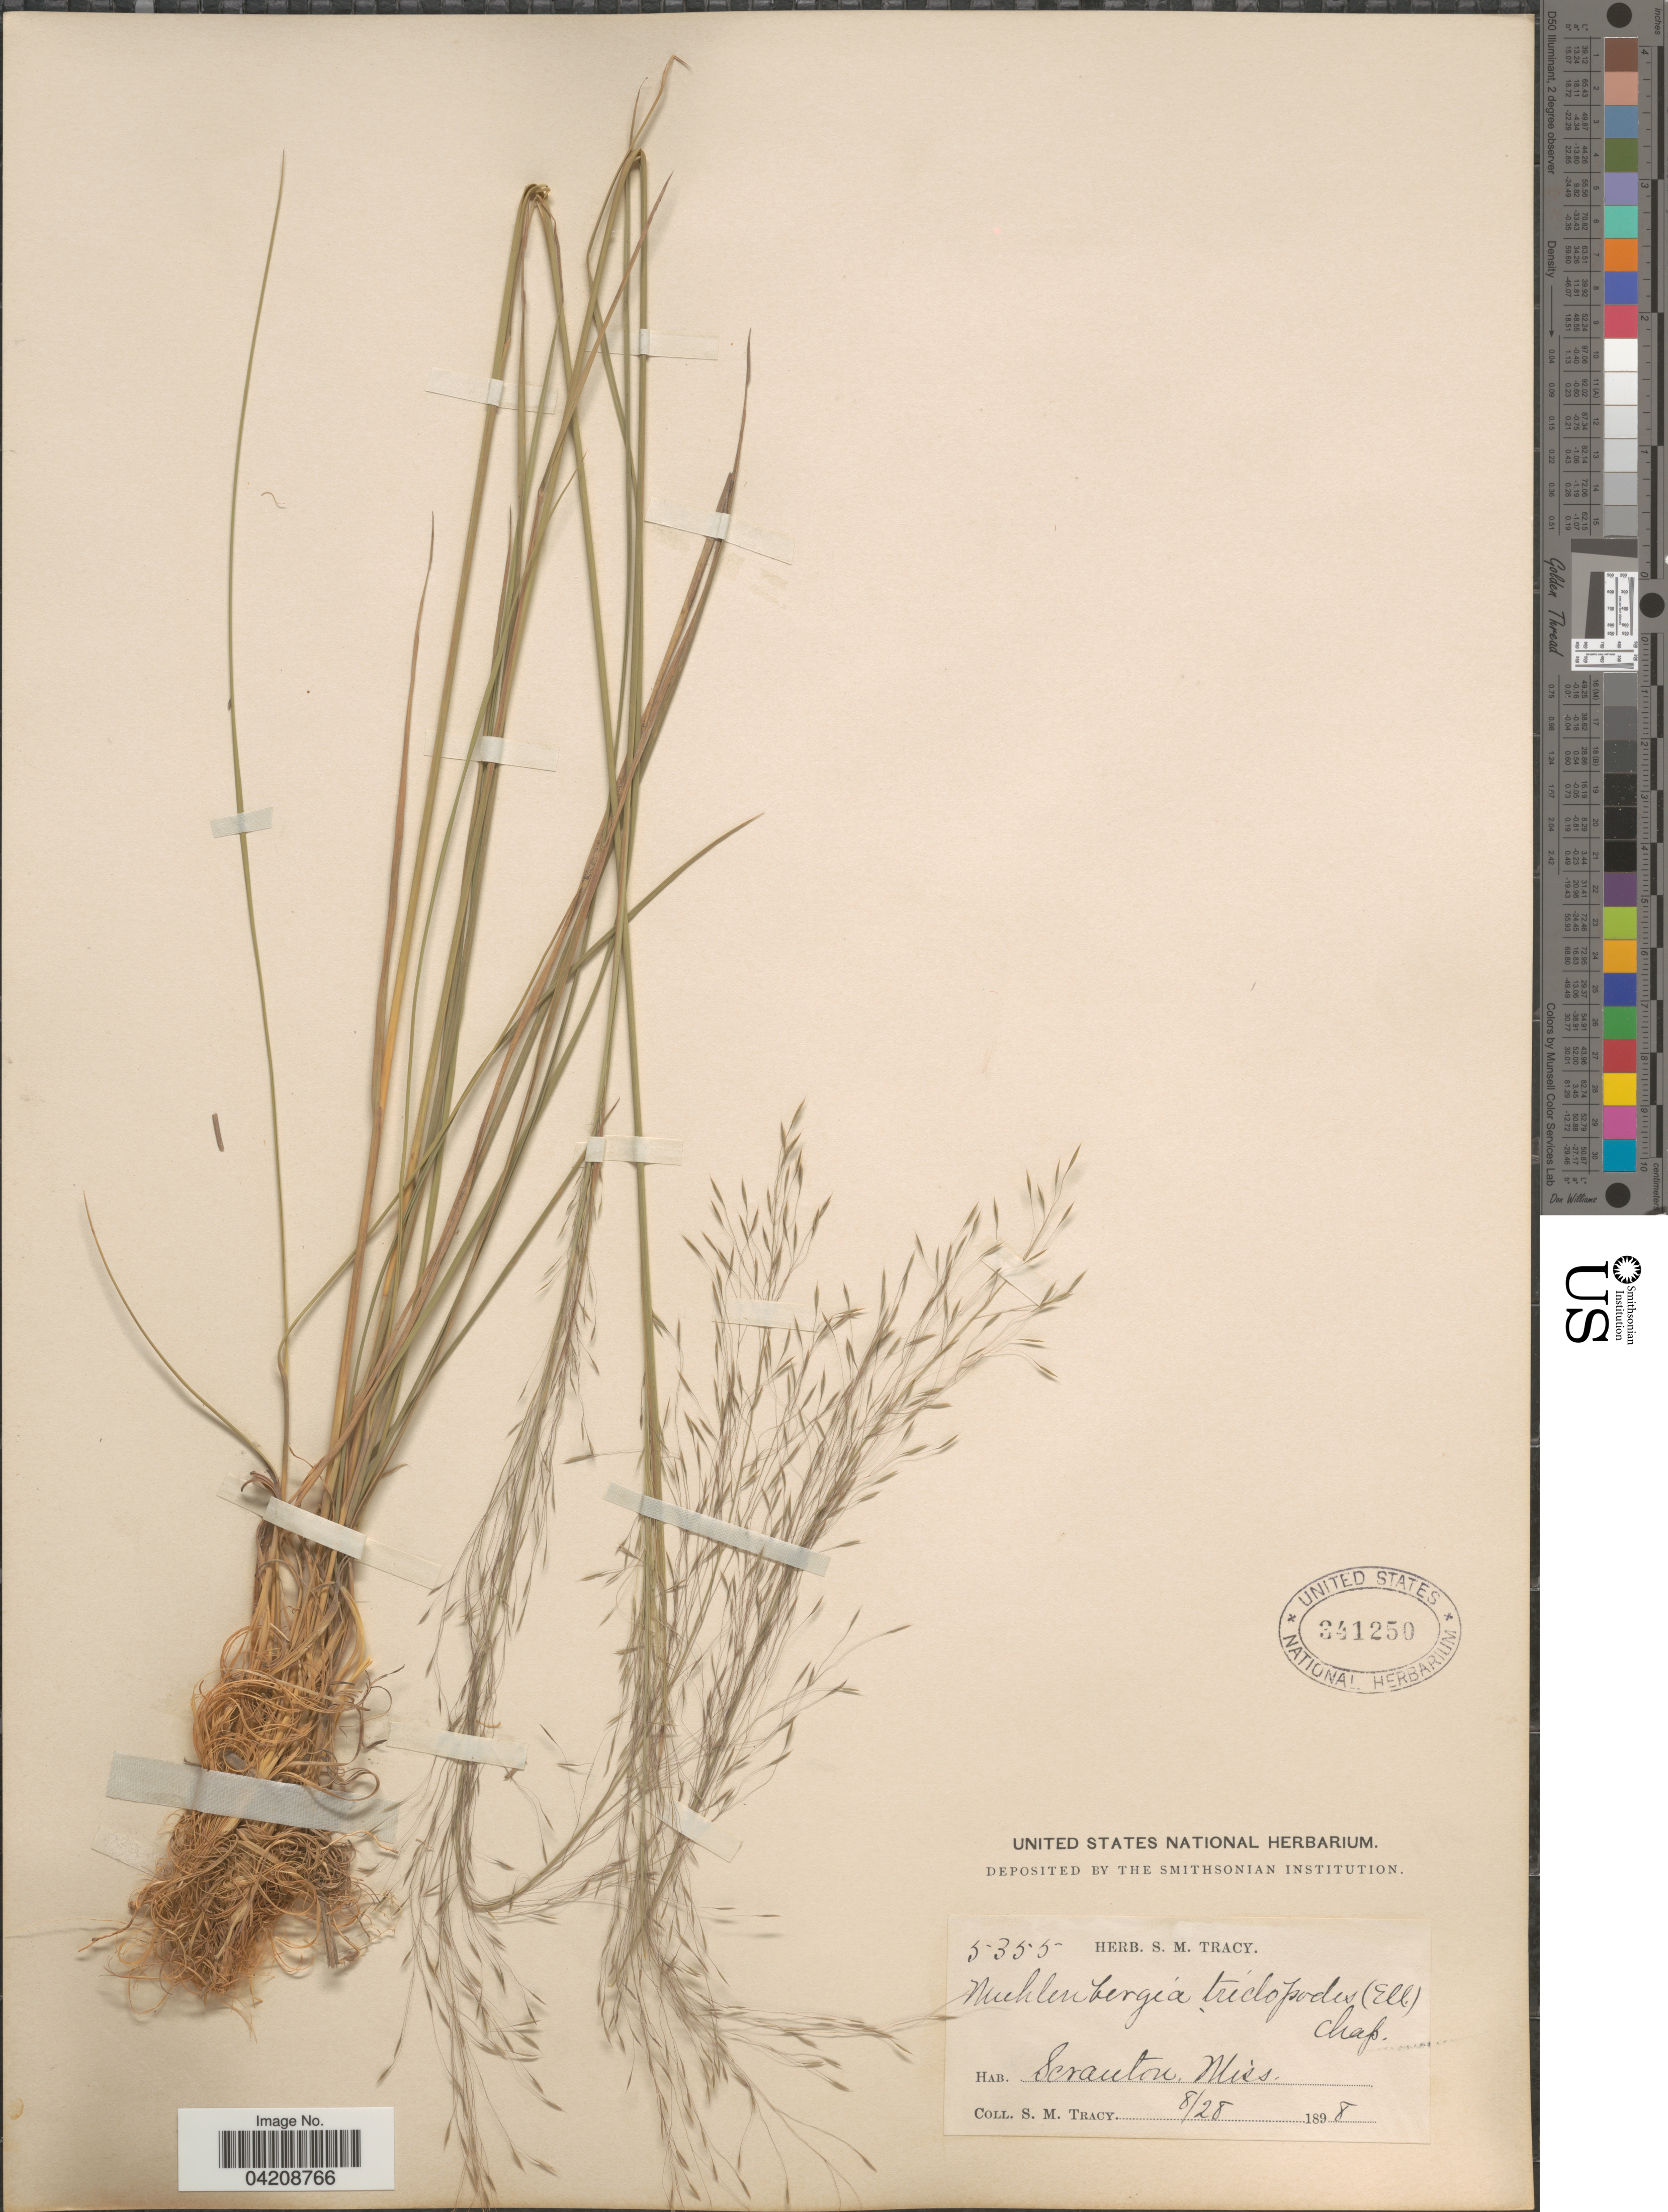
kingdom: Plantae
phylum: Tracheophyta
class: Liliopsida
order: Poales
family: Poaceae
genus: Muhlenbergia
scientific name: Muhlenbergia expansa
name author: Trin.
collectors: S. M. Tracy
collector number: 5355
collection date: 1898-08-28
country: United States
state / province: Mississippi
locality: Scranton.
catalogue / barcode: US 341250